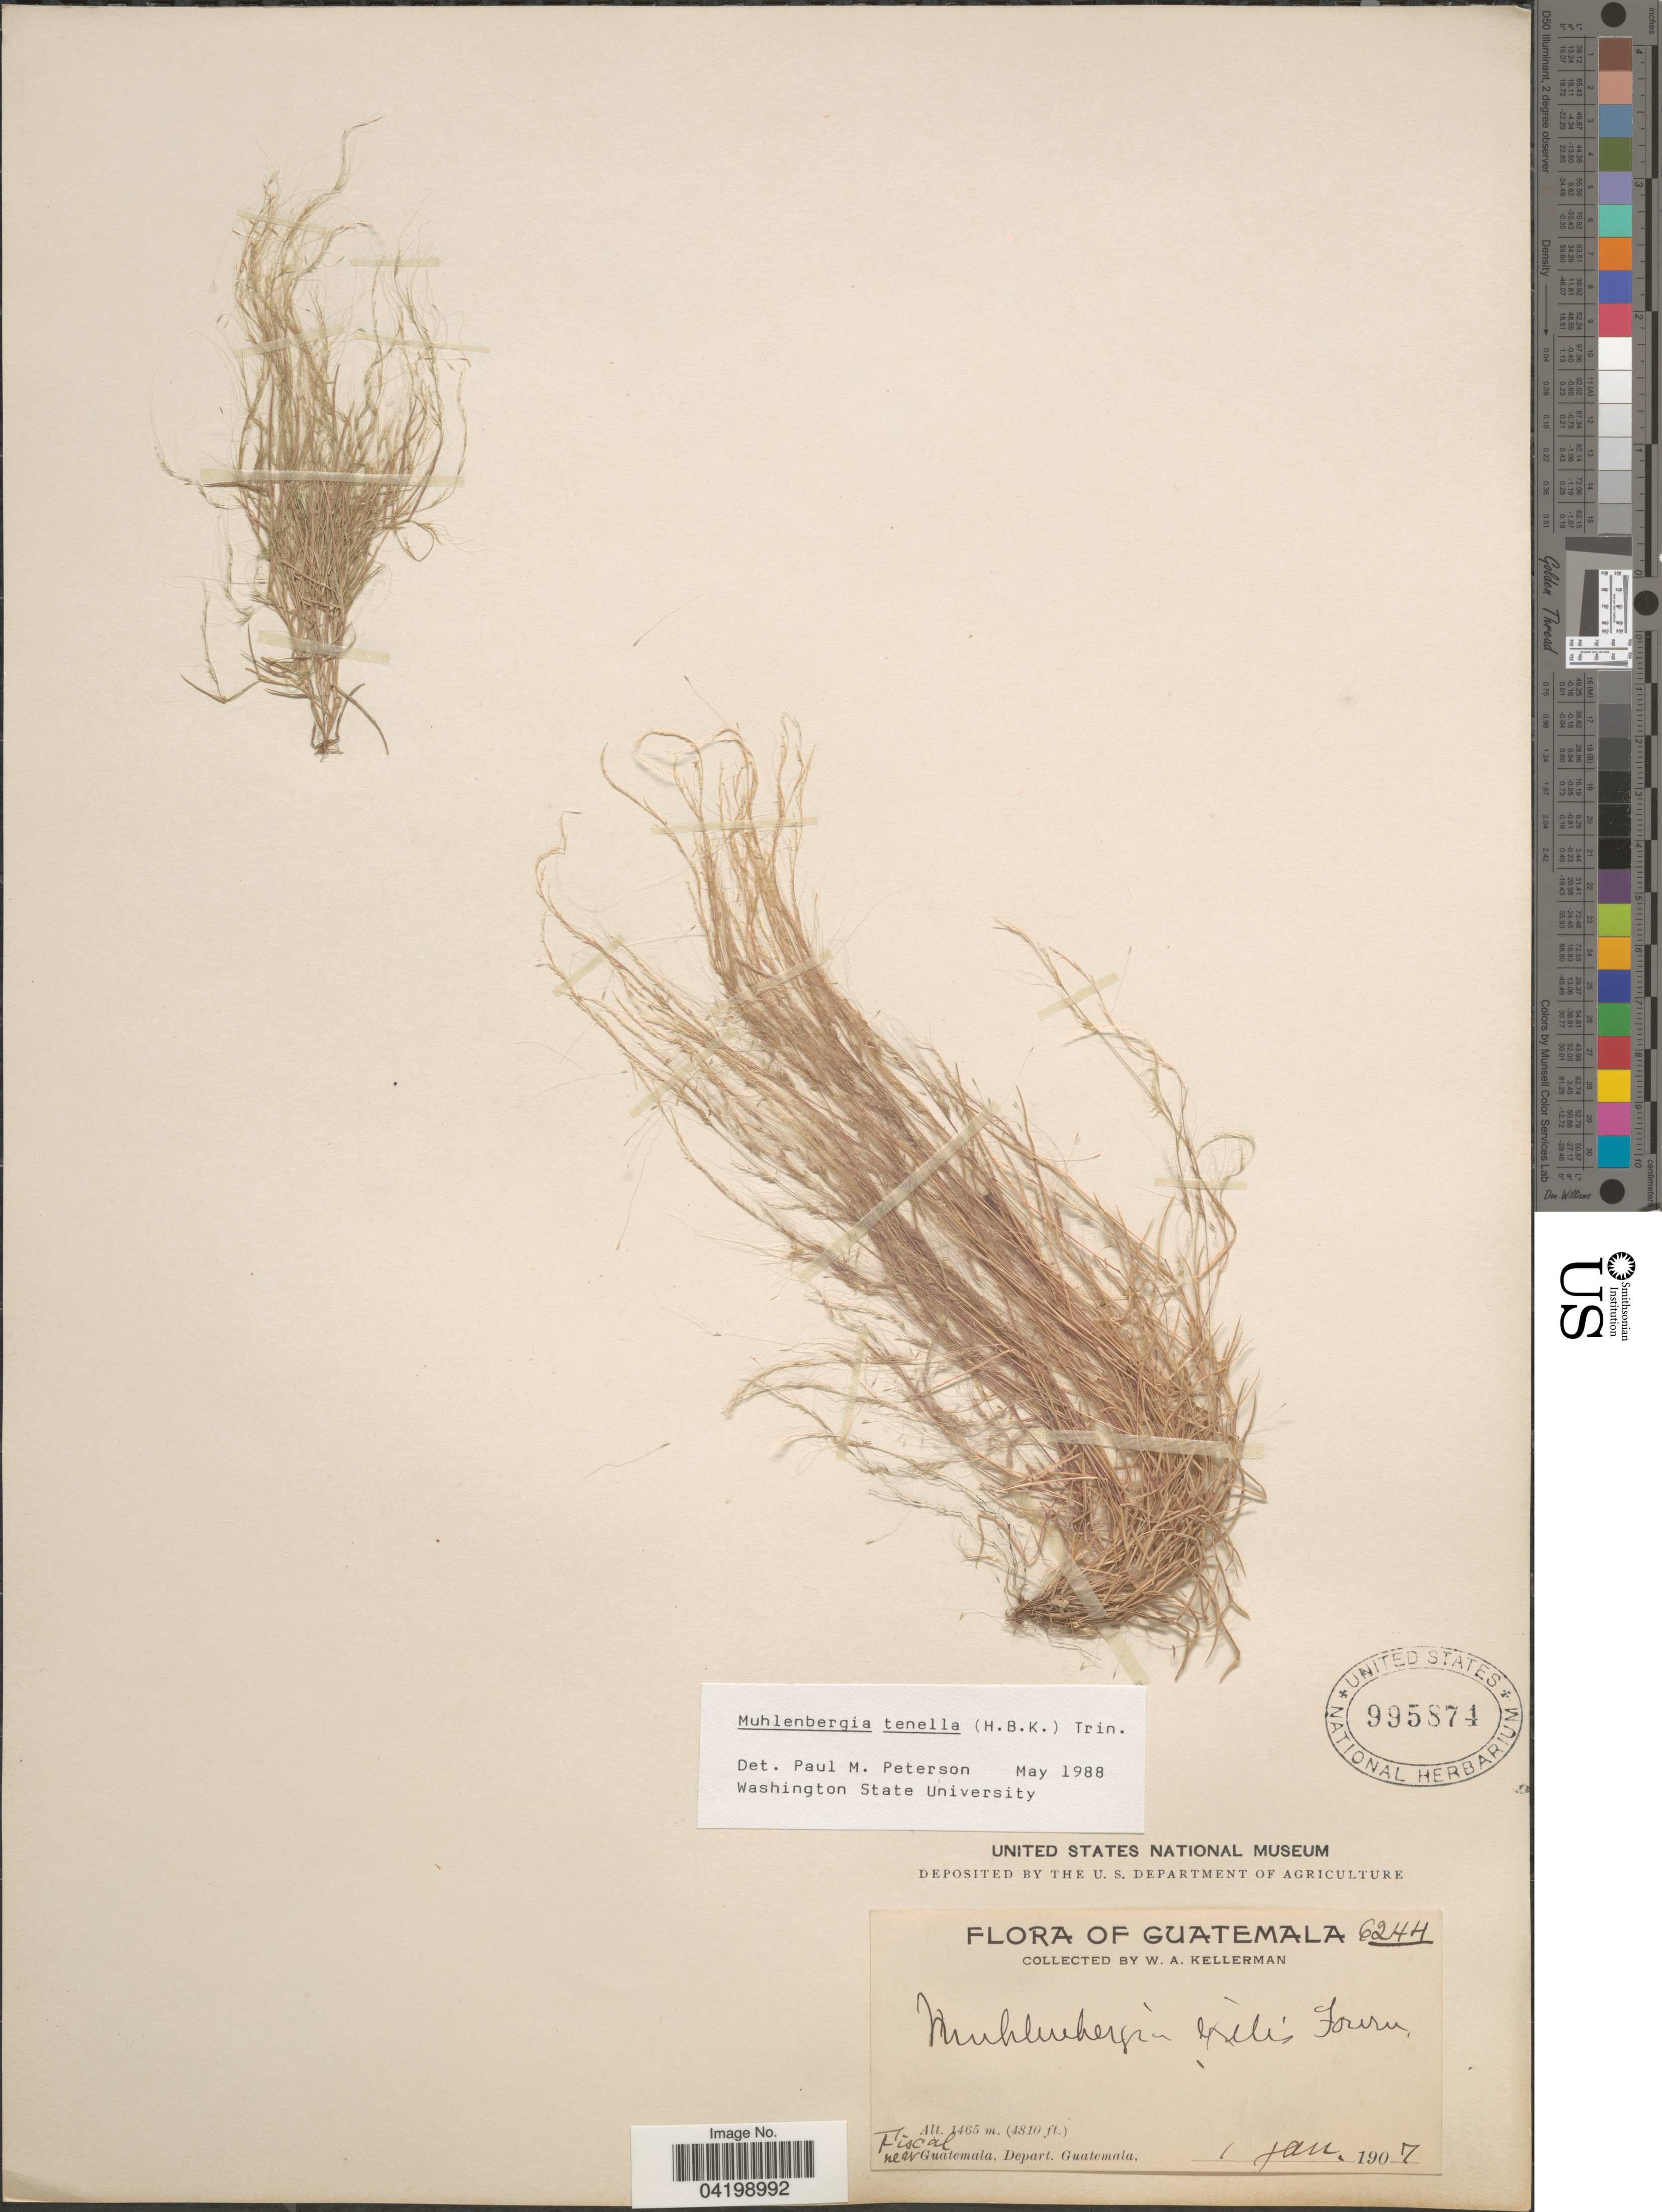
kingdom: Plantae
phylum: Tracheophyta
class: Liliopsida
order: Poales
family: Poaceae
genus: Muhlenbergia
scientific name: Muhlenbergia tenella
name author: (Kunth) Trin.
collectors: W. Kellerman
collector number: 6244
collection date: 1907-01-01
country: Guatemala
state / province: Guatemala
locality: Fiscal near Guatemala, Depart. Guatemala.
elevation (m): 1465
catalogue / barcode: US 995874